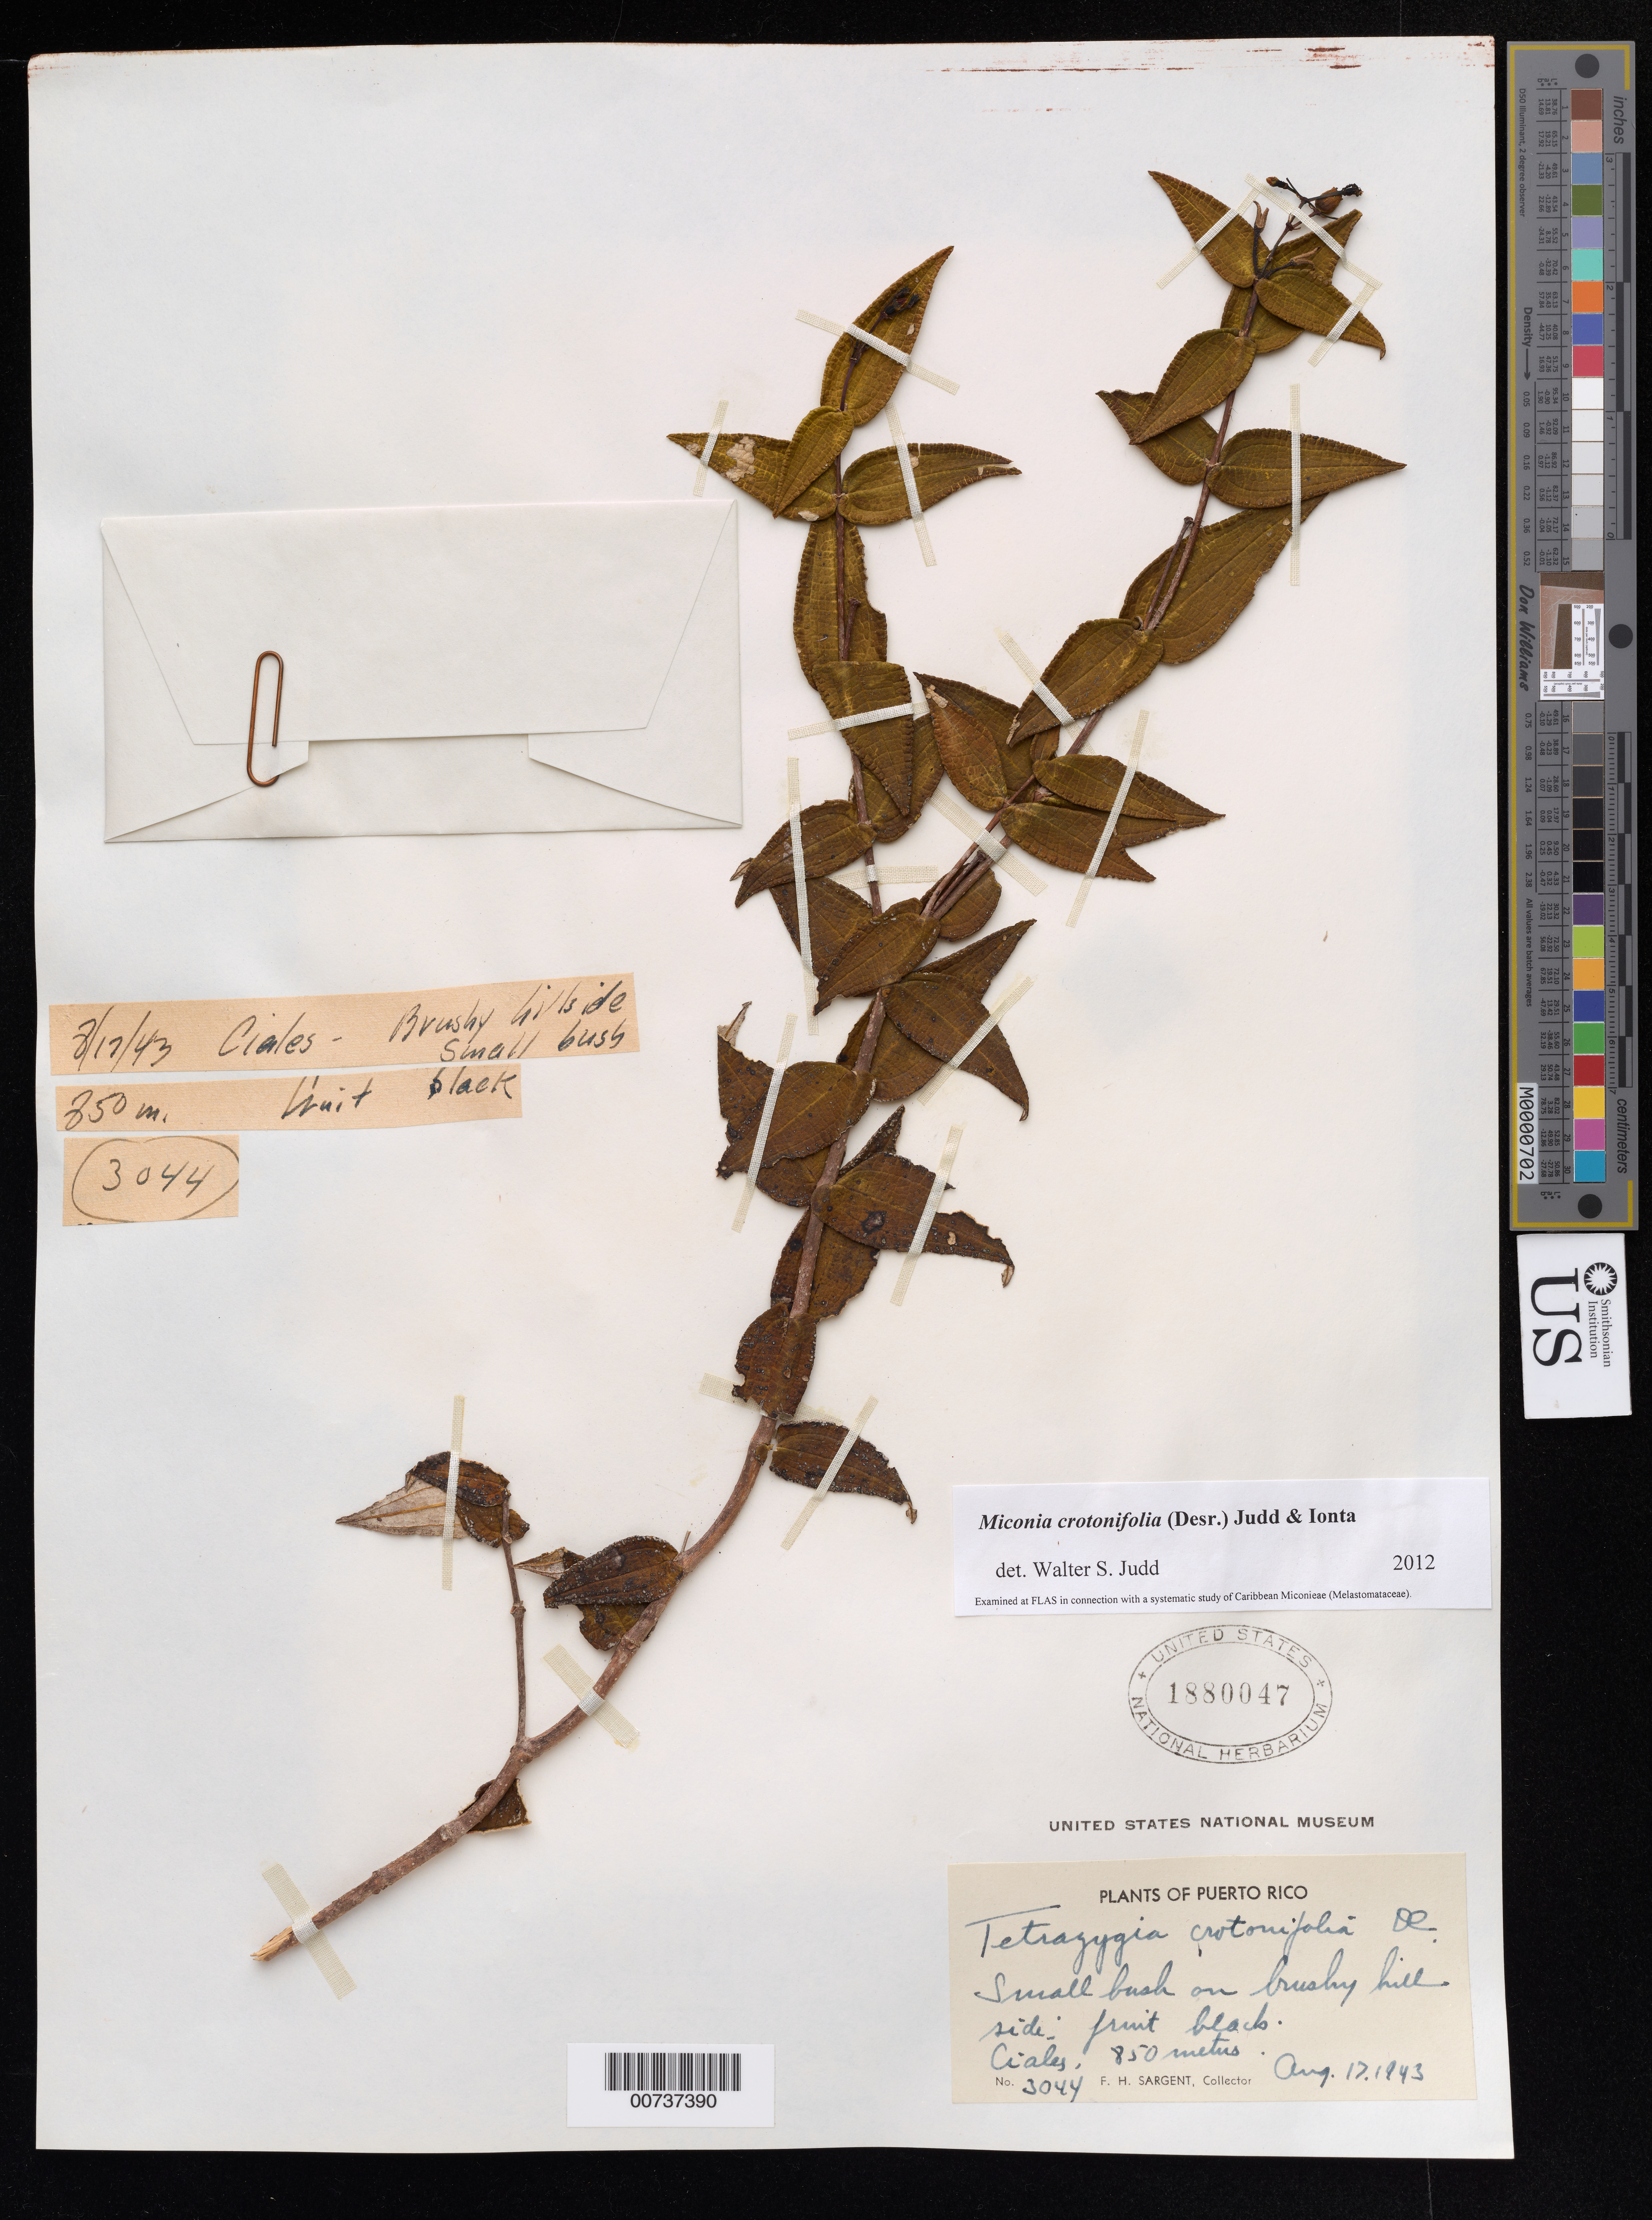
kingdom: Plantae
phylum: Tracheophyta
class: Magnoliopsida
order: Myrtales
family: Melastomataceae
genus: Miconia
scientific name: Miconia crotonifolia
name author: (Desr.) Judd & Ionta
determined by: Judd, Walter S.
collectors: F. H. Sargent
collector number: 3044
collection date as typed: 17 Aug 1943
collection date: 1943-08-17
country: Puerto Rico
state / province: Ciales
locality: Ciales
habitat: On bushy hillside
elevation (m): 850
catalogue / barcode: US 1880047